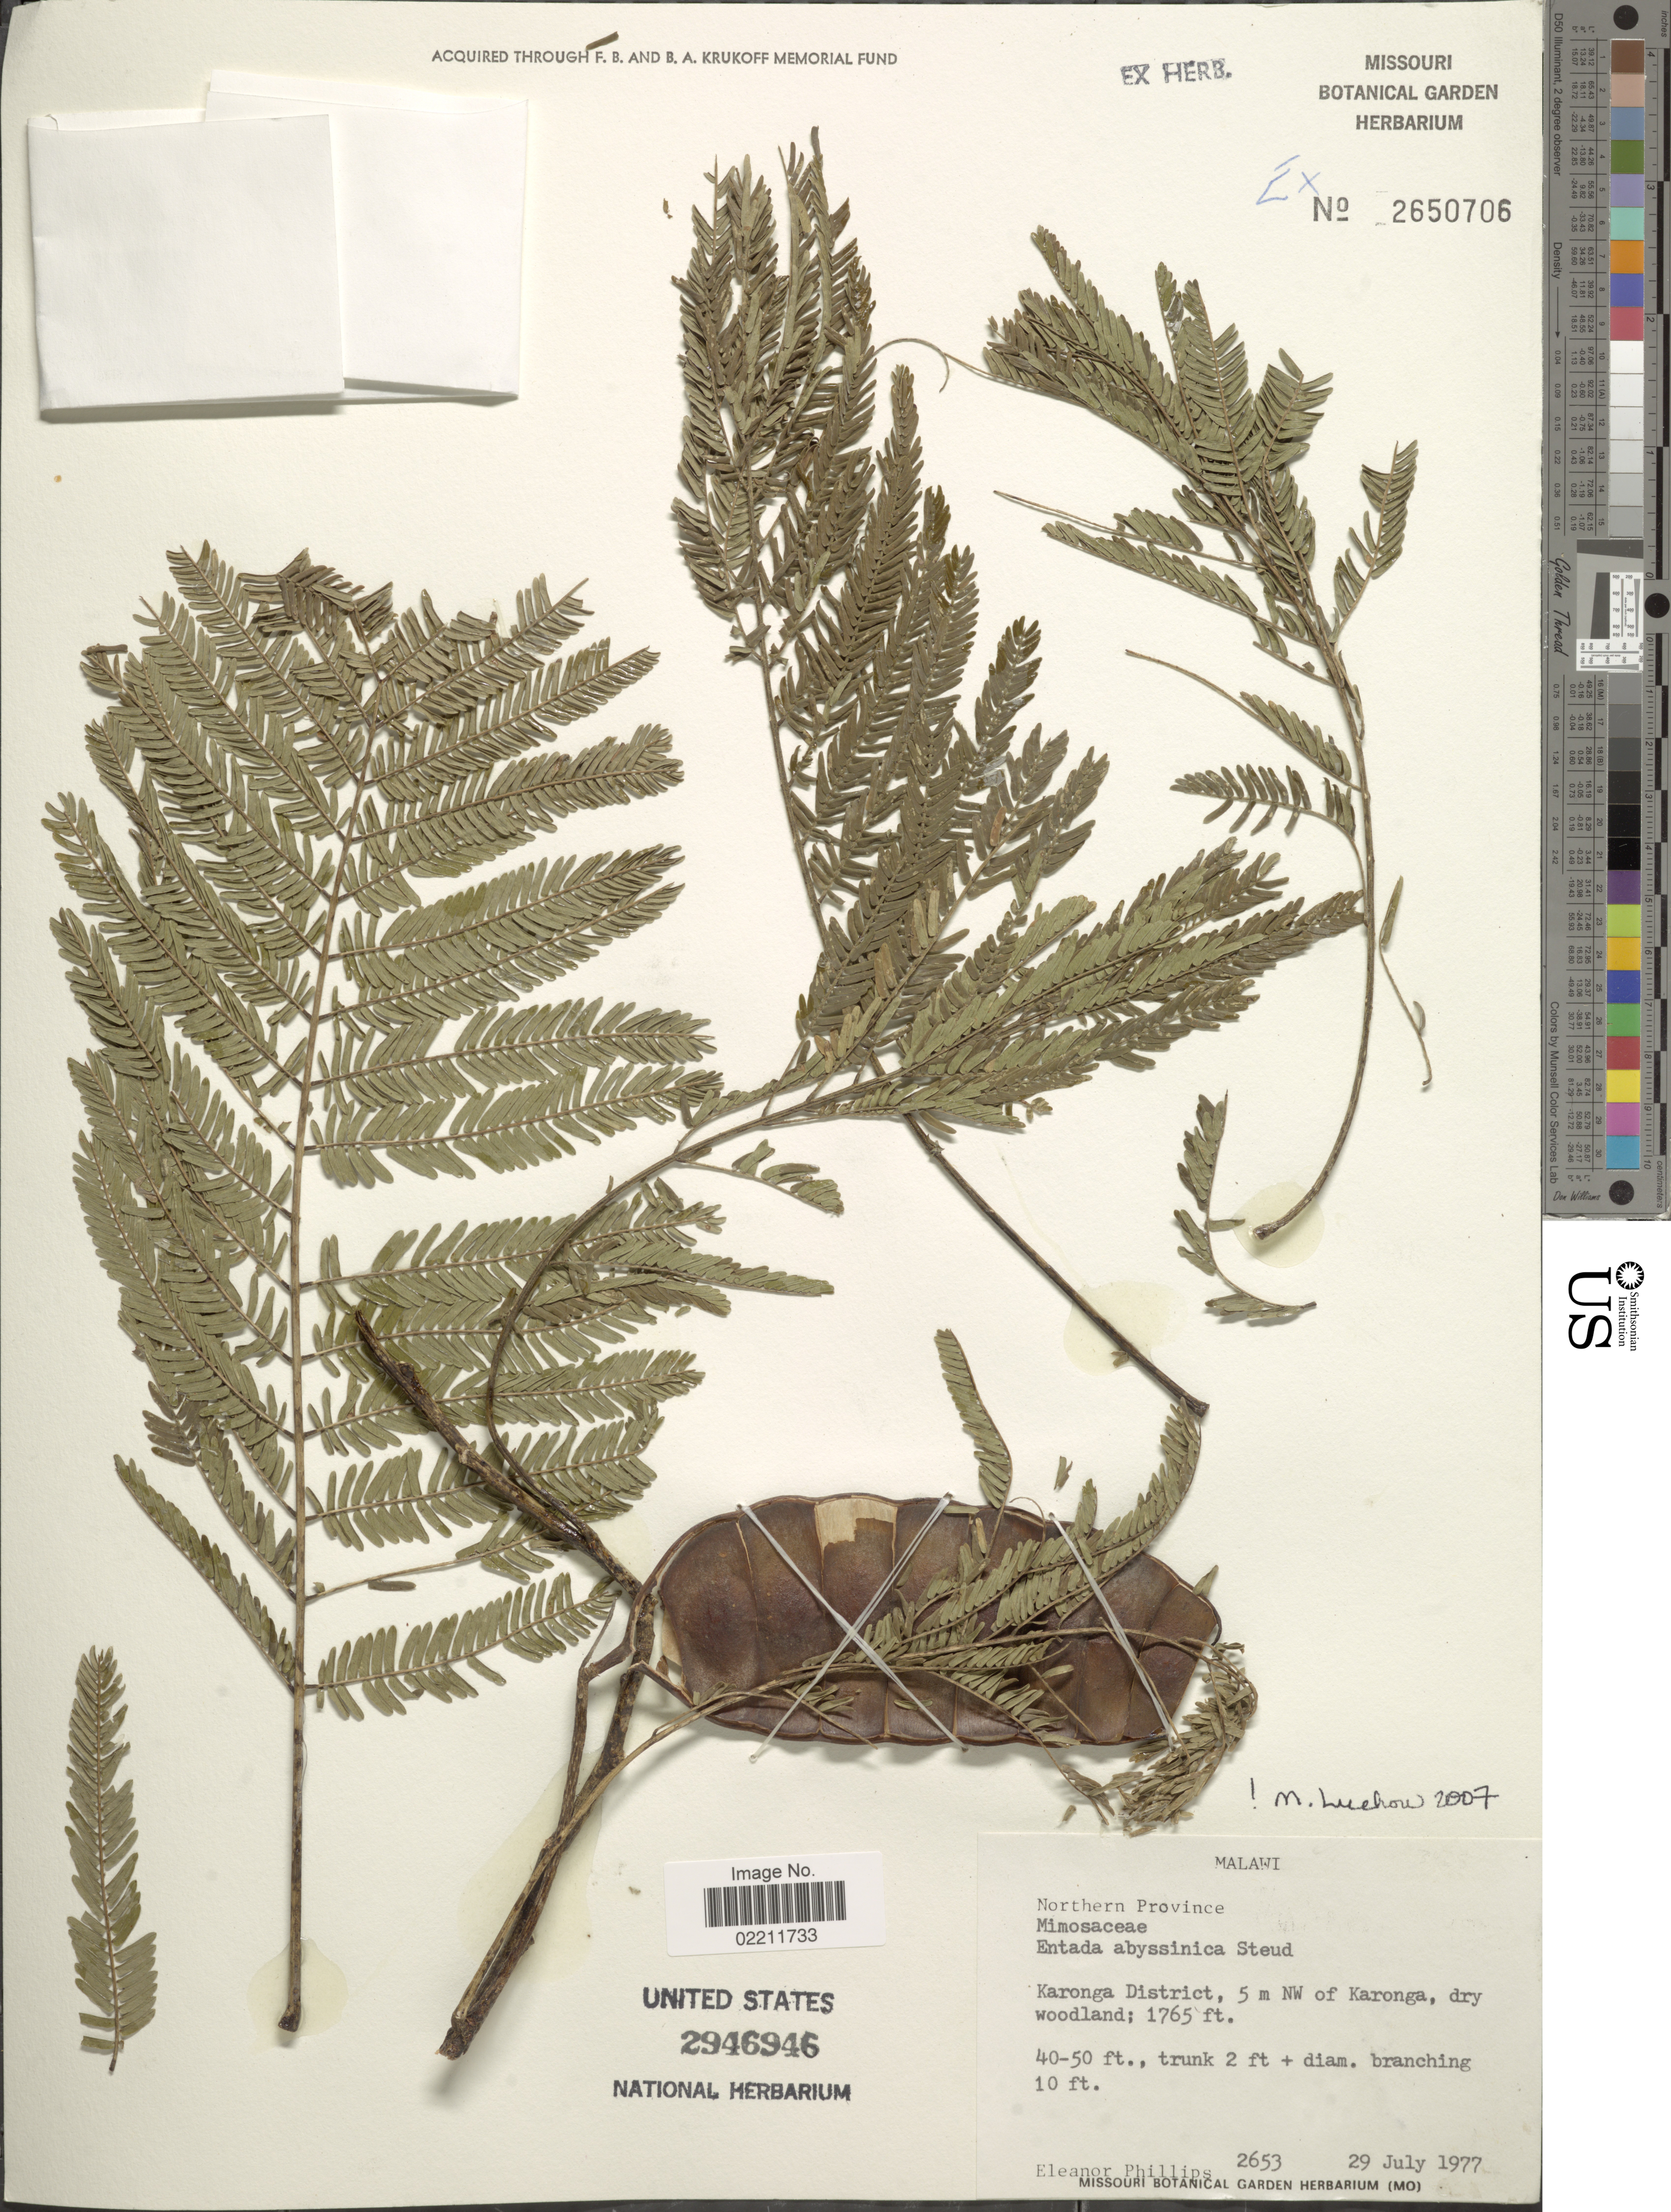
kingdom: Plantae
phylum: Tracheophyta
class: Magnoliopsida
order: Fabales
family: Fabaceae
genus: Entada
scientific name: Entada abyssinica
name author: Steud. ex A. Rich.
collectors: E. Phillips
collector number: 2653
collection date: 1977-07-29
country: Malawi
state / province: Northern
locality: Malawi, Northern Province, Karonga District, 5 m NW of Karonga, dry woodland.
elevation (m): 538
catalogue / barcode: US 2946946